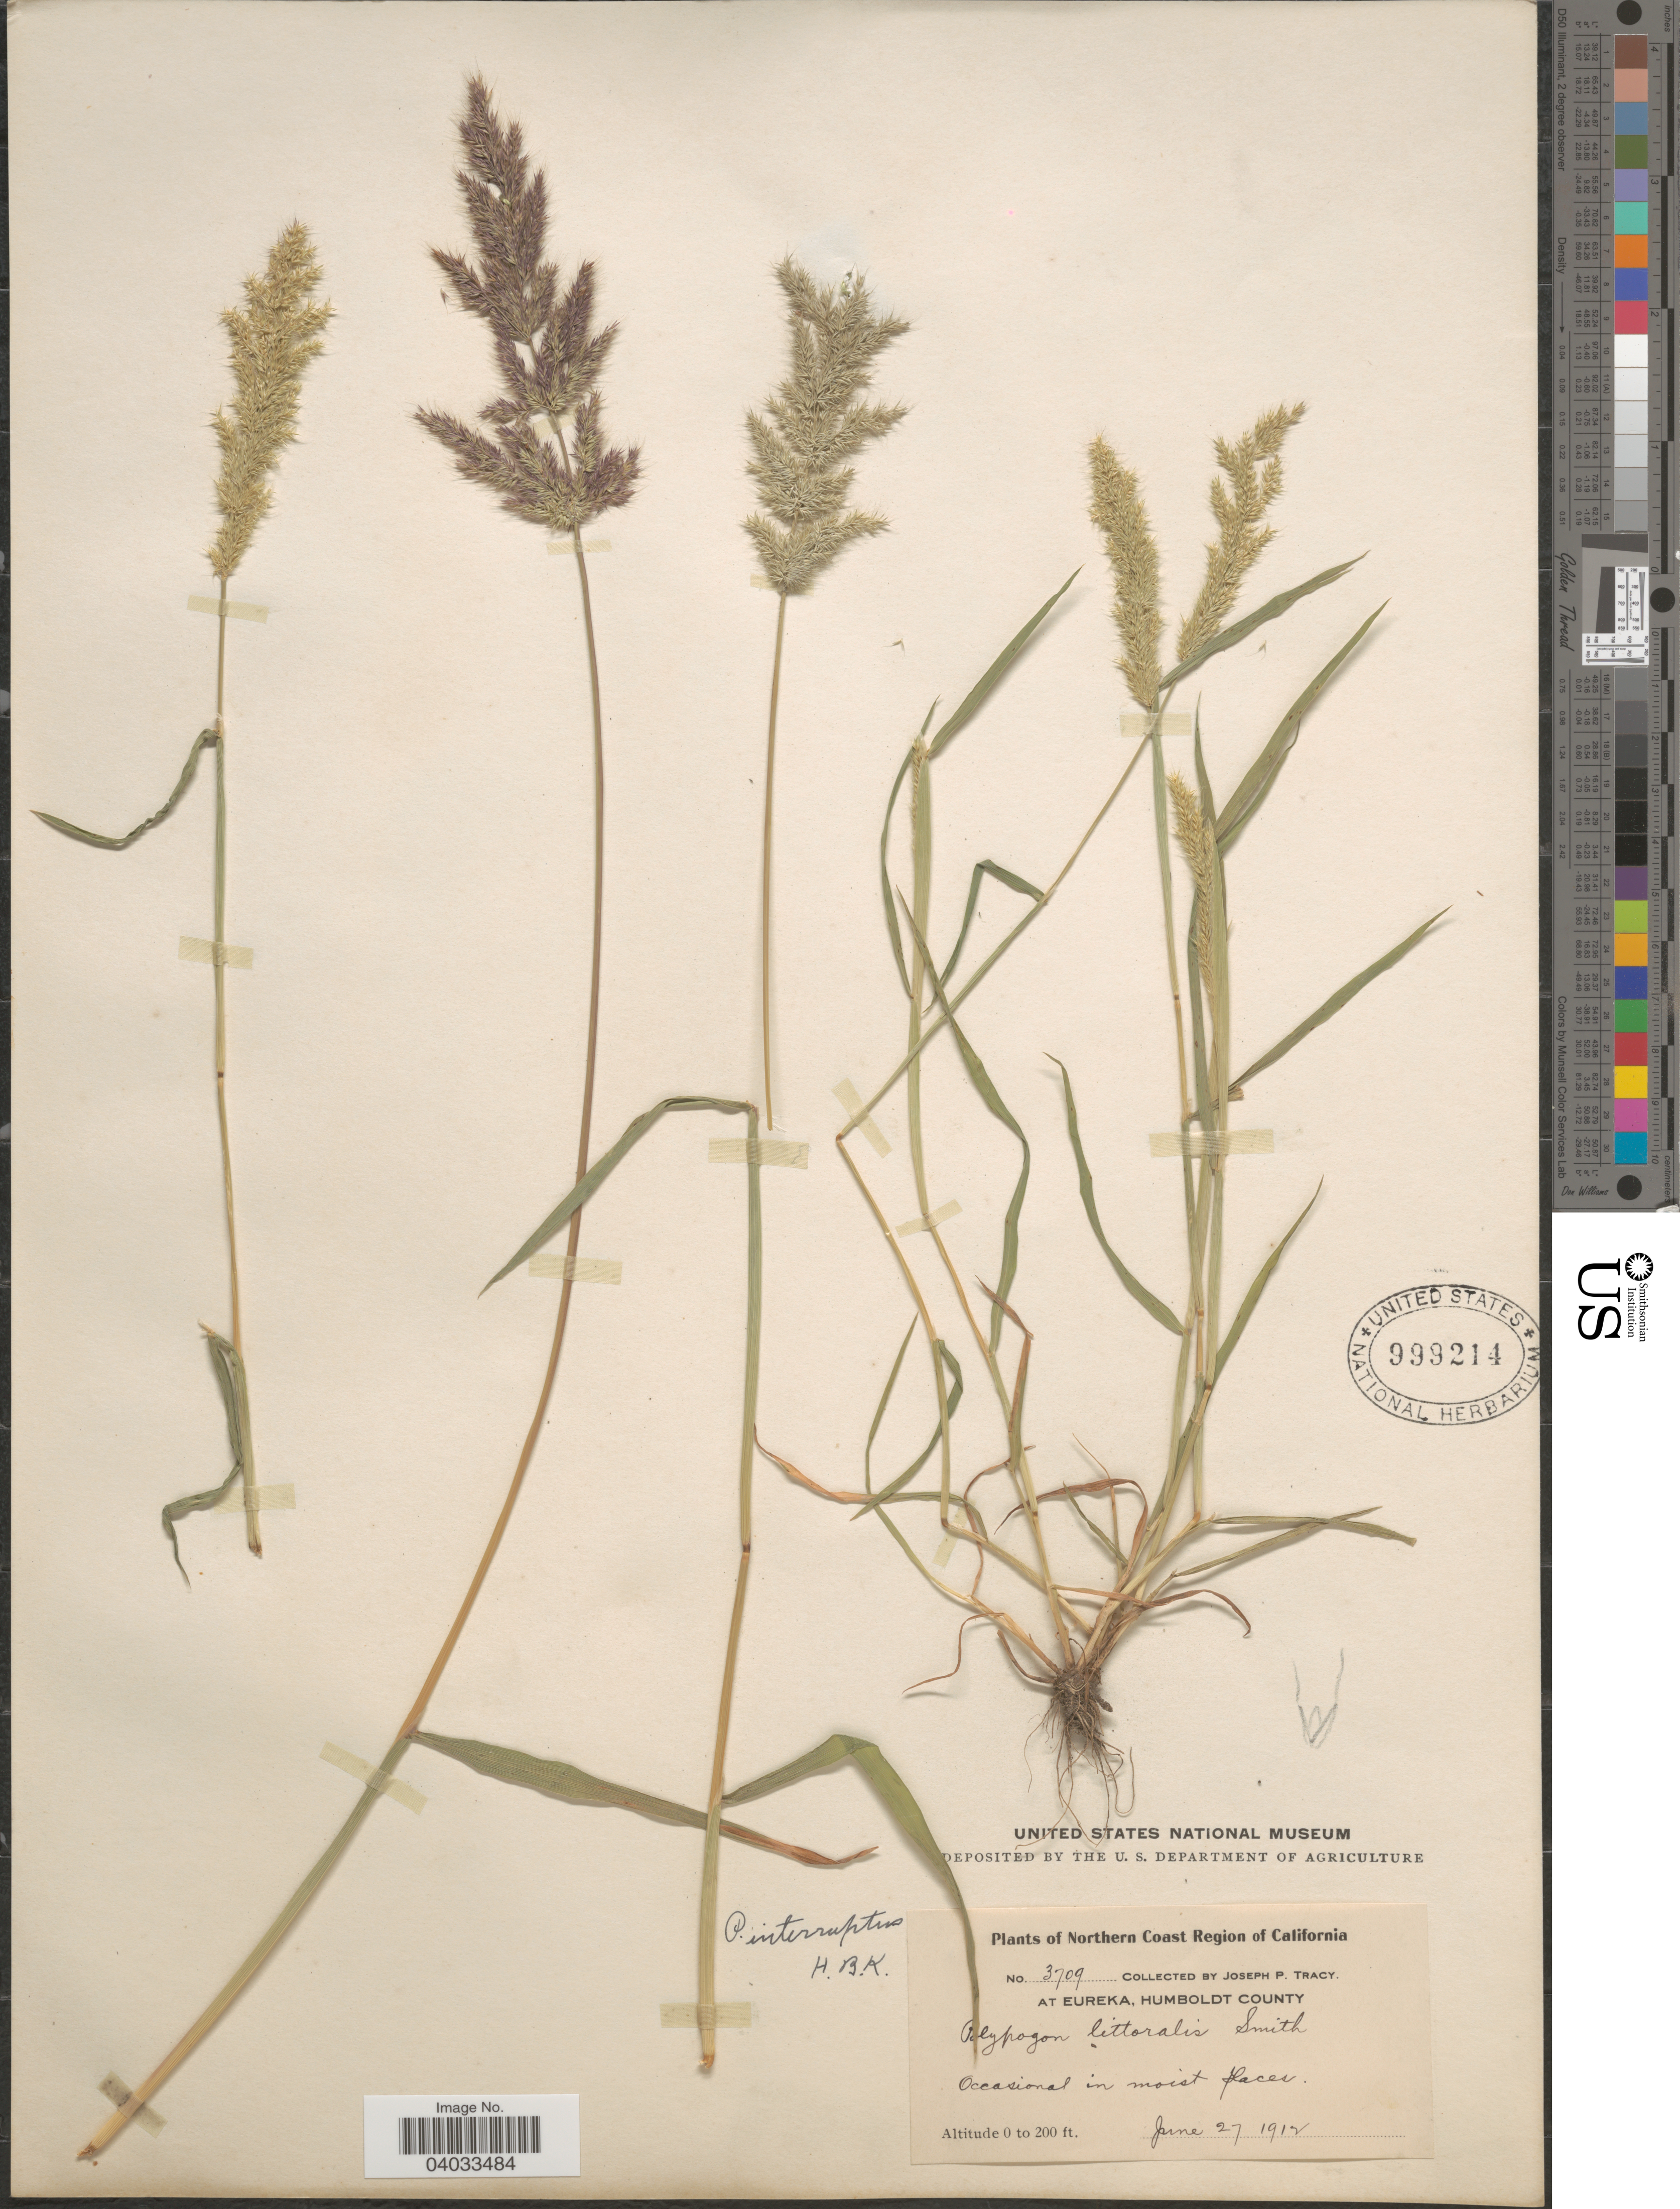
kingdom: Plantae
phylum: Tracheophyta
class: Liliopsida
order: Poales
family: Poaceae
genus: Polypogon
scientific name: Polypogon interruptus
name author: Kunth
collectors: J. Tracy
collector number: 3709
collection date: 1912-06-27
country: United States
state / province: California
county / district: Humboldt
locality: Northern Coast Region of California. At Eureka, Humboldt County.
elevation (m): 0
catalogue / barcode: US 999214